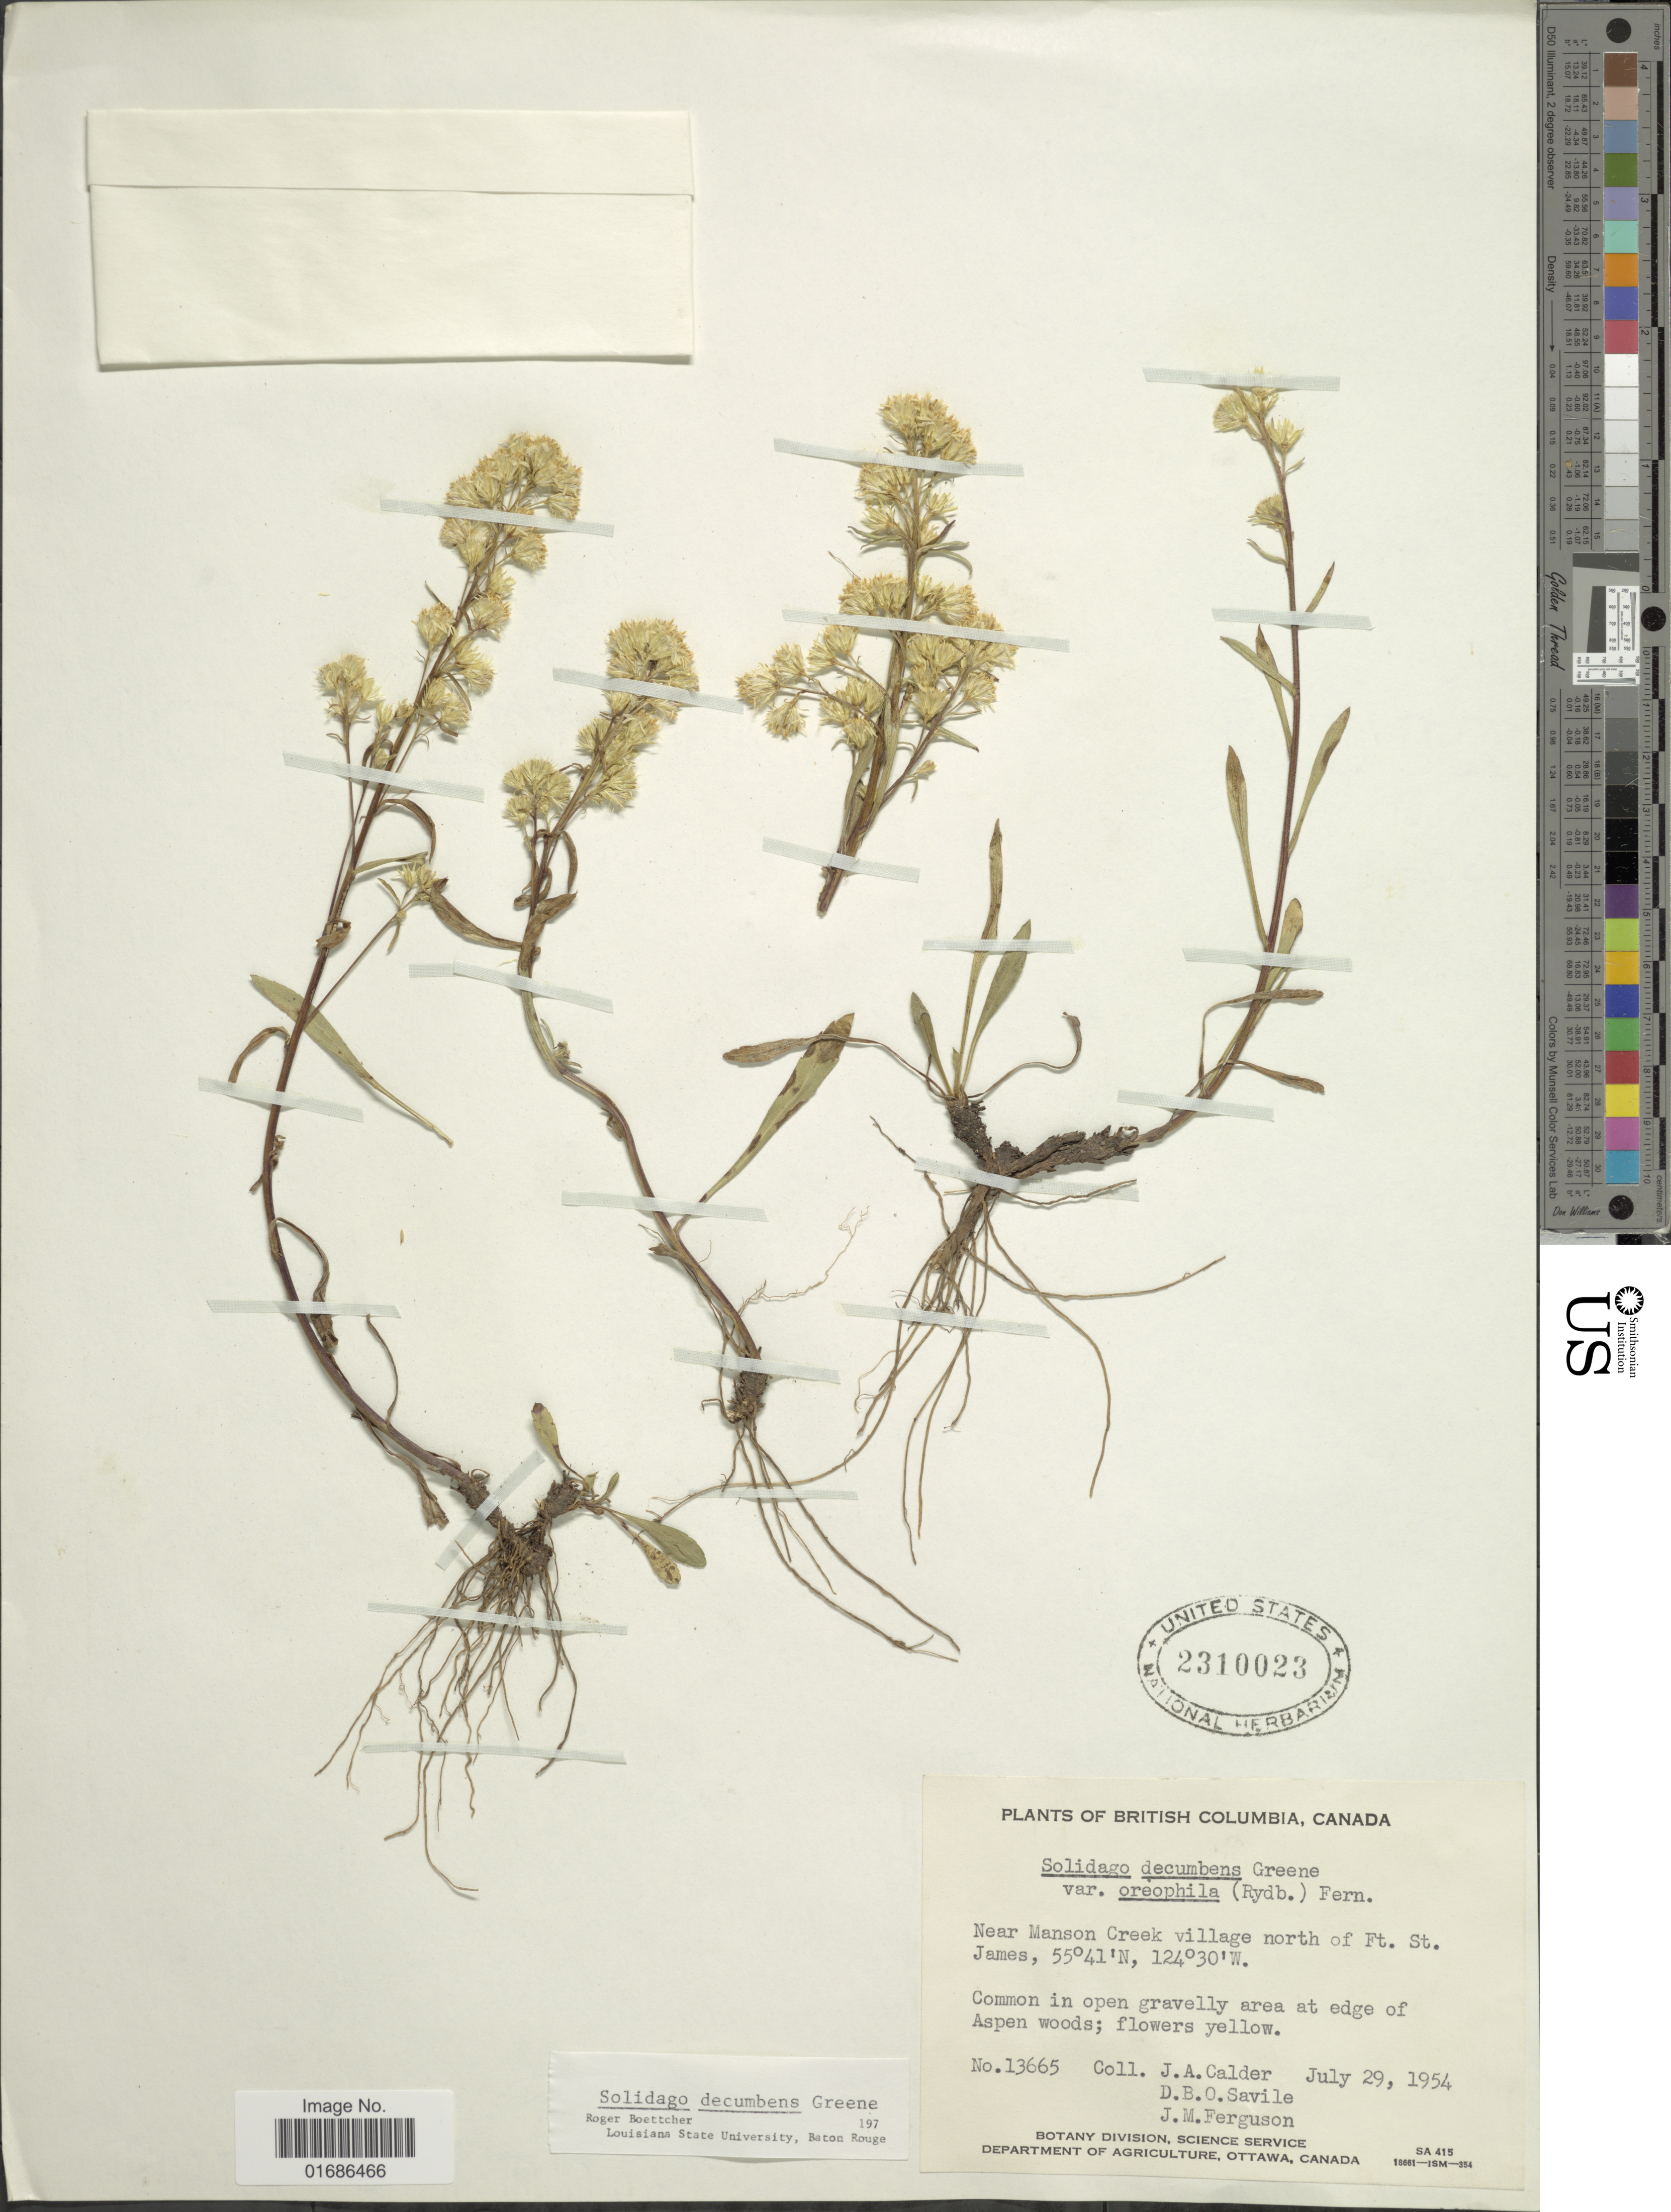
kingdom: Plantae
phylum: Tracheophyta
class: Magnoliopsida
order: Asterales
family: Asteraceae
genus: Solidago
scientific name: Solidago decumbens var. oreophila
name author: (Rydb.) Fernald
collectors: J. A. Calder, D. Savile & J. M. Ferguson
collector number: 13665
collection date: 1954-07-29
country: Canada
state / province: British Columbia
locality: Near Manson Creek village north of Ft St James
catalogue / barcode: US 2310023